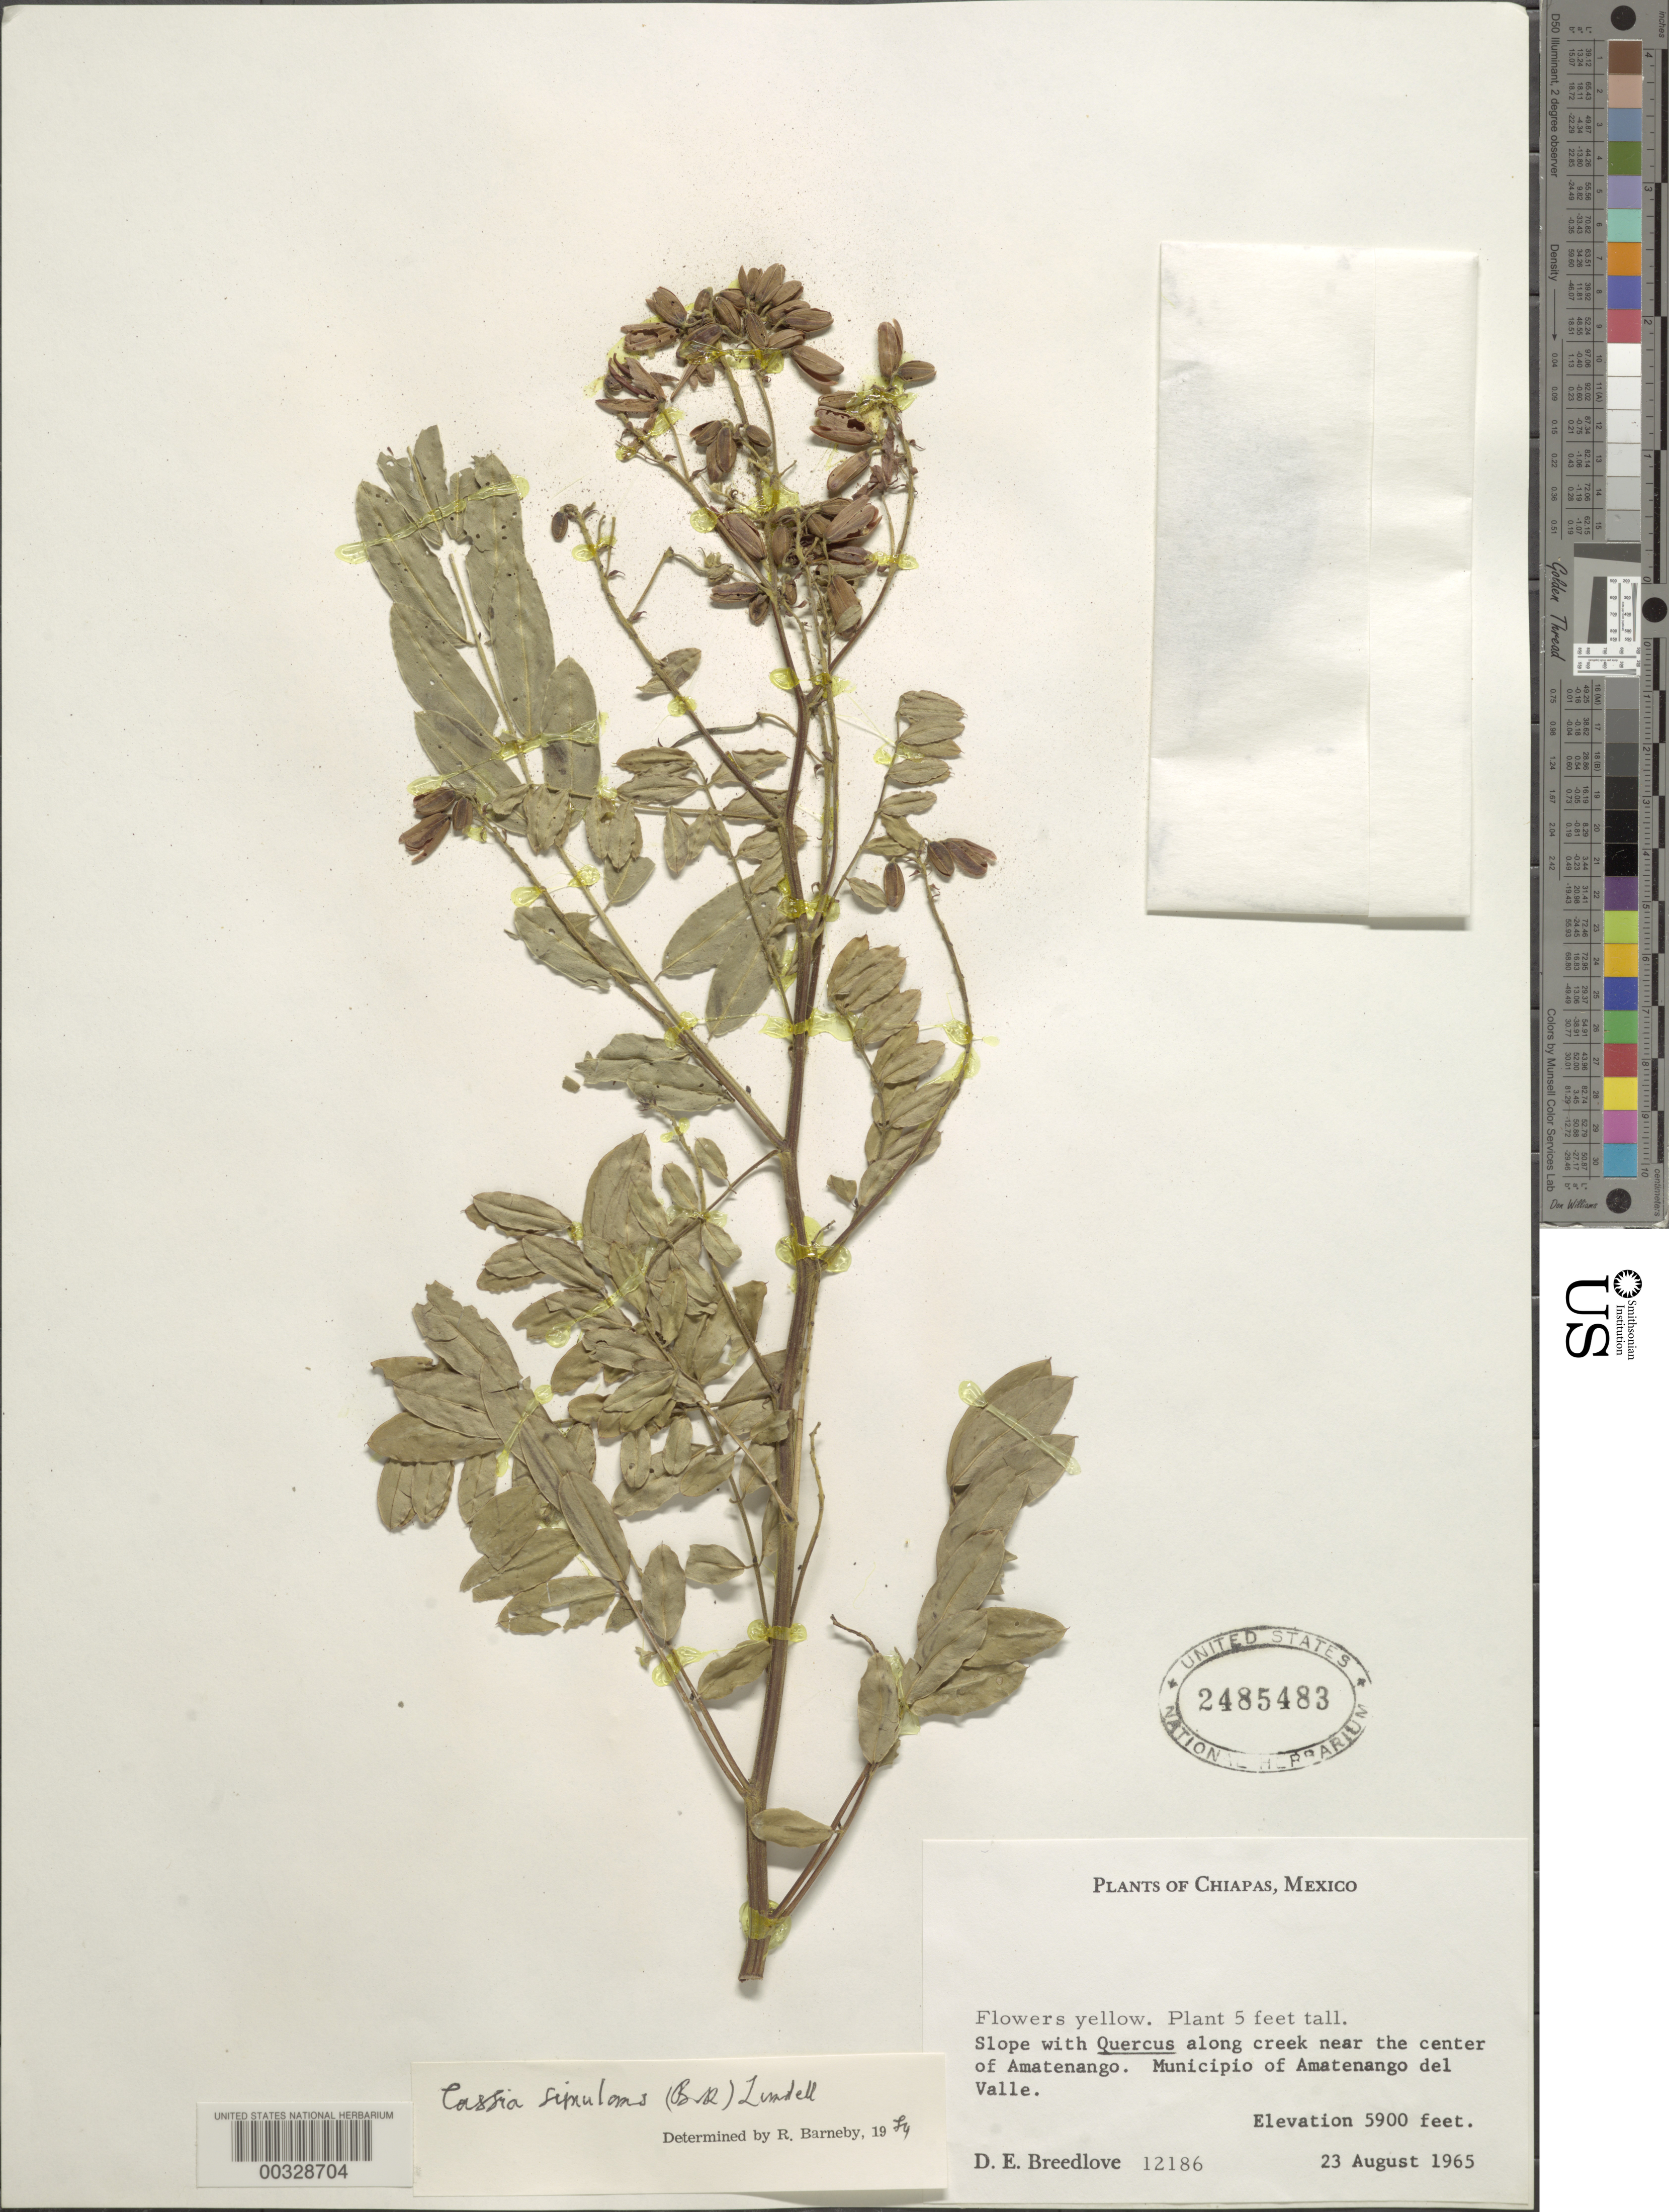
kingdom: Plantae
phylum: Tracheophyta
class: Magnoliopsida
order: Fabales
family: Fabaceae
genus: Senna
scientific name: Senna foetidissima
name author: (Ruiz & Pav. ex G. Don) H.S. Irwin & Barneby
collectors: D. E. Breedlove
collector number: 12186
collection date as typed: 23 Aug 1965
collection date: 1965-08-23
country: Mexico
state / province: Chiapas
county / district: Amatenango del Valle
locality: Near the center of Amatenango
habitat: Slope with trees along creek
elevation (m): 1798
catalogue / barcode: US 2485483